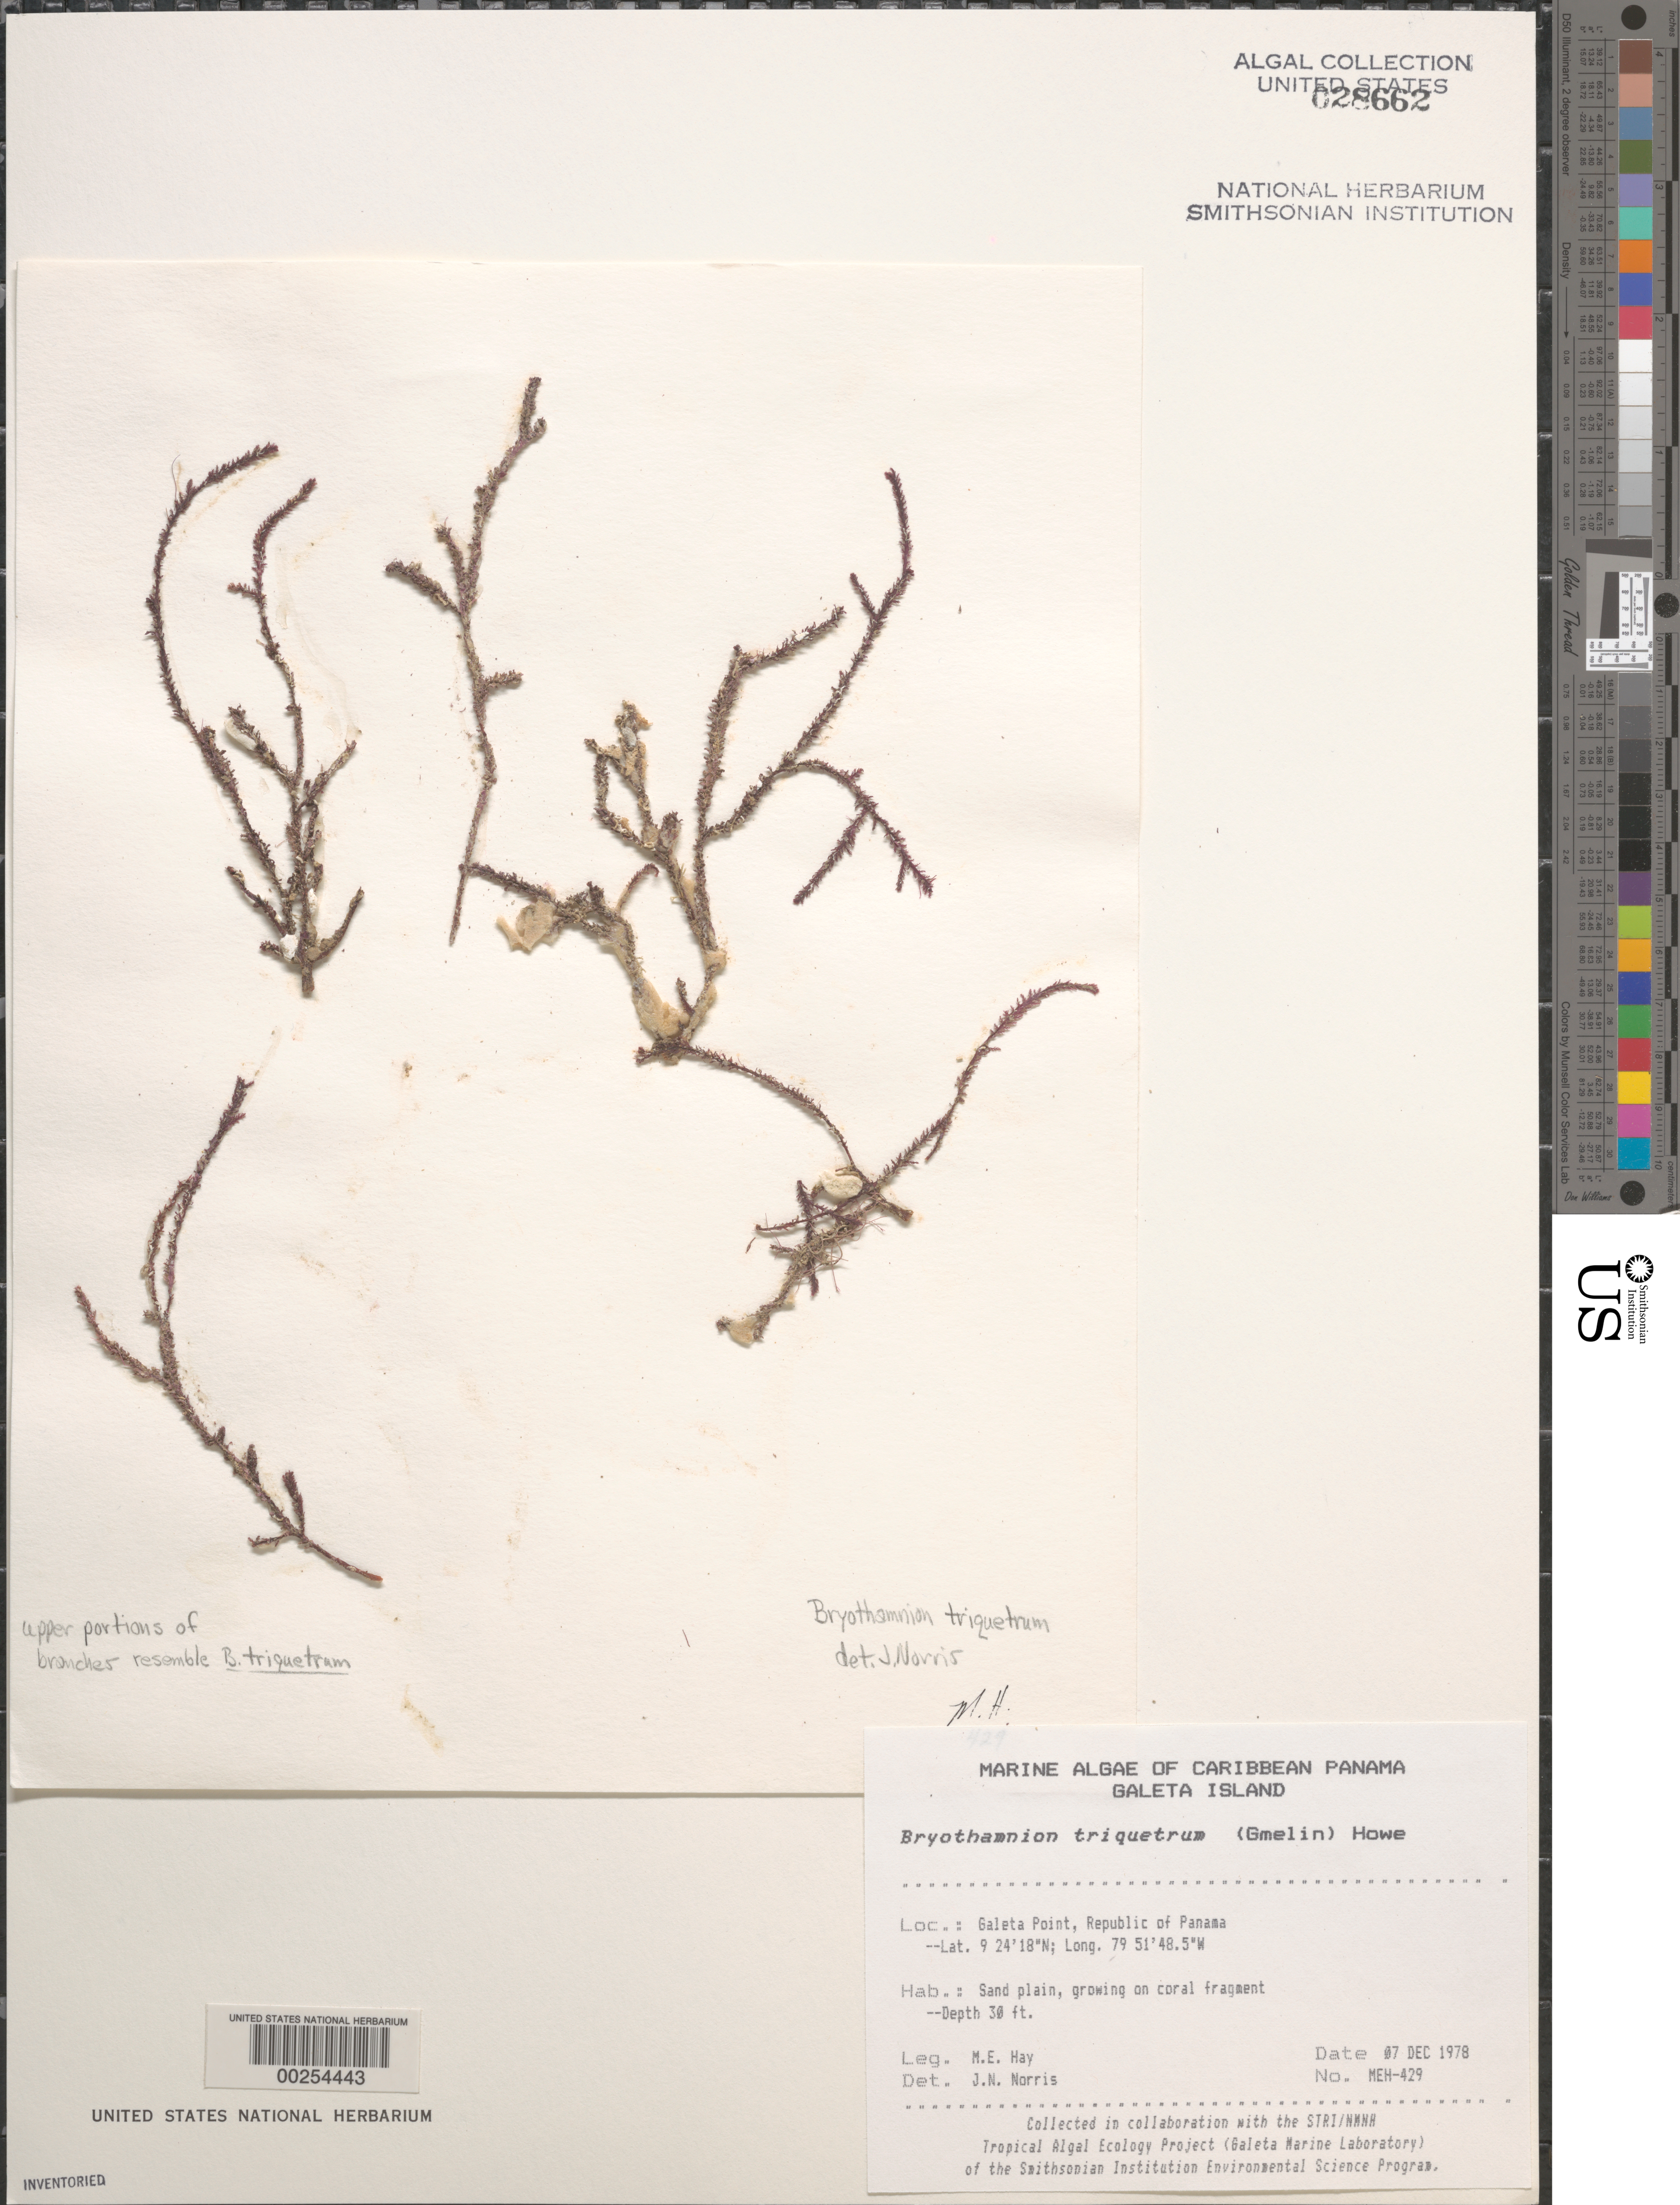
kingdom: Plantae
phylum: Rhodophyta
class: Florideophyceae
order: Ceramiales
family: Rhodomelaceae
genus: Alsidium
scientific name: Alsidium triquetrum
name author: (S.G. Gmel.) Trevis.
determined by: Algae name updating Project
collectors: M. E. Hay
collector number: MEH-429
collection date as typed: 07 Dec 1978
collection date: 1978-12-07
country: Panama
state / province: Colón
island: Galeta Island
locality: Galeta Point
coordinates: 9 24' 18" N, 79 51' 48.5" W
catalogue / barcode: US 28662